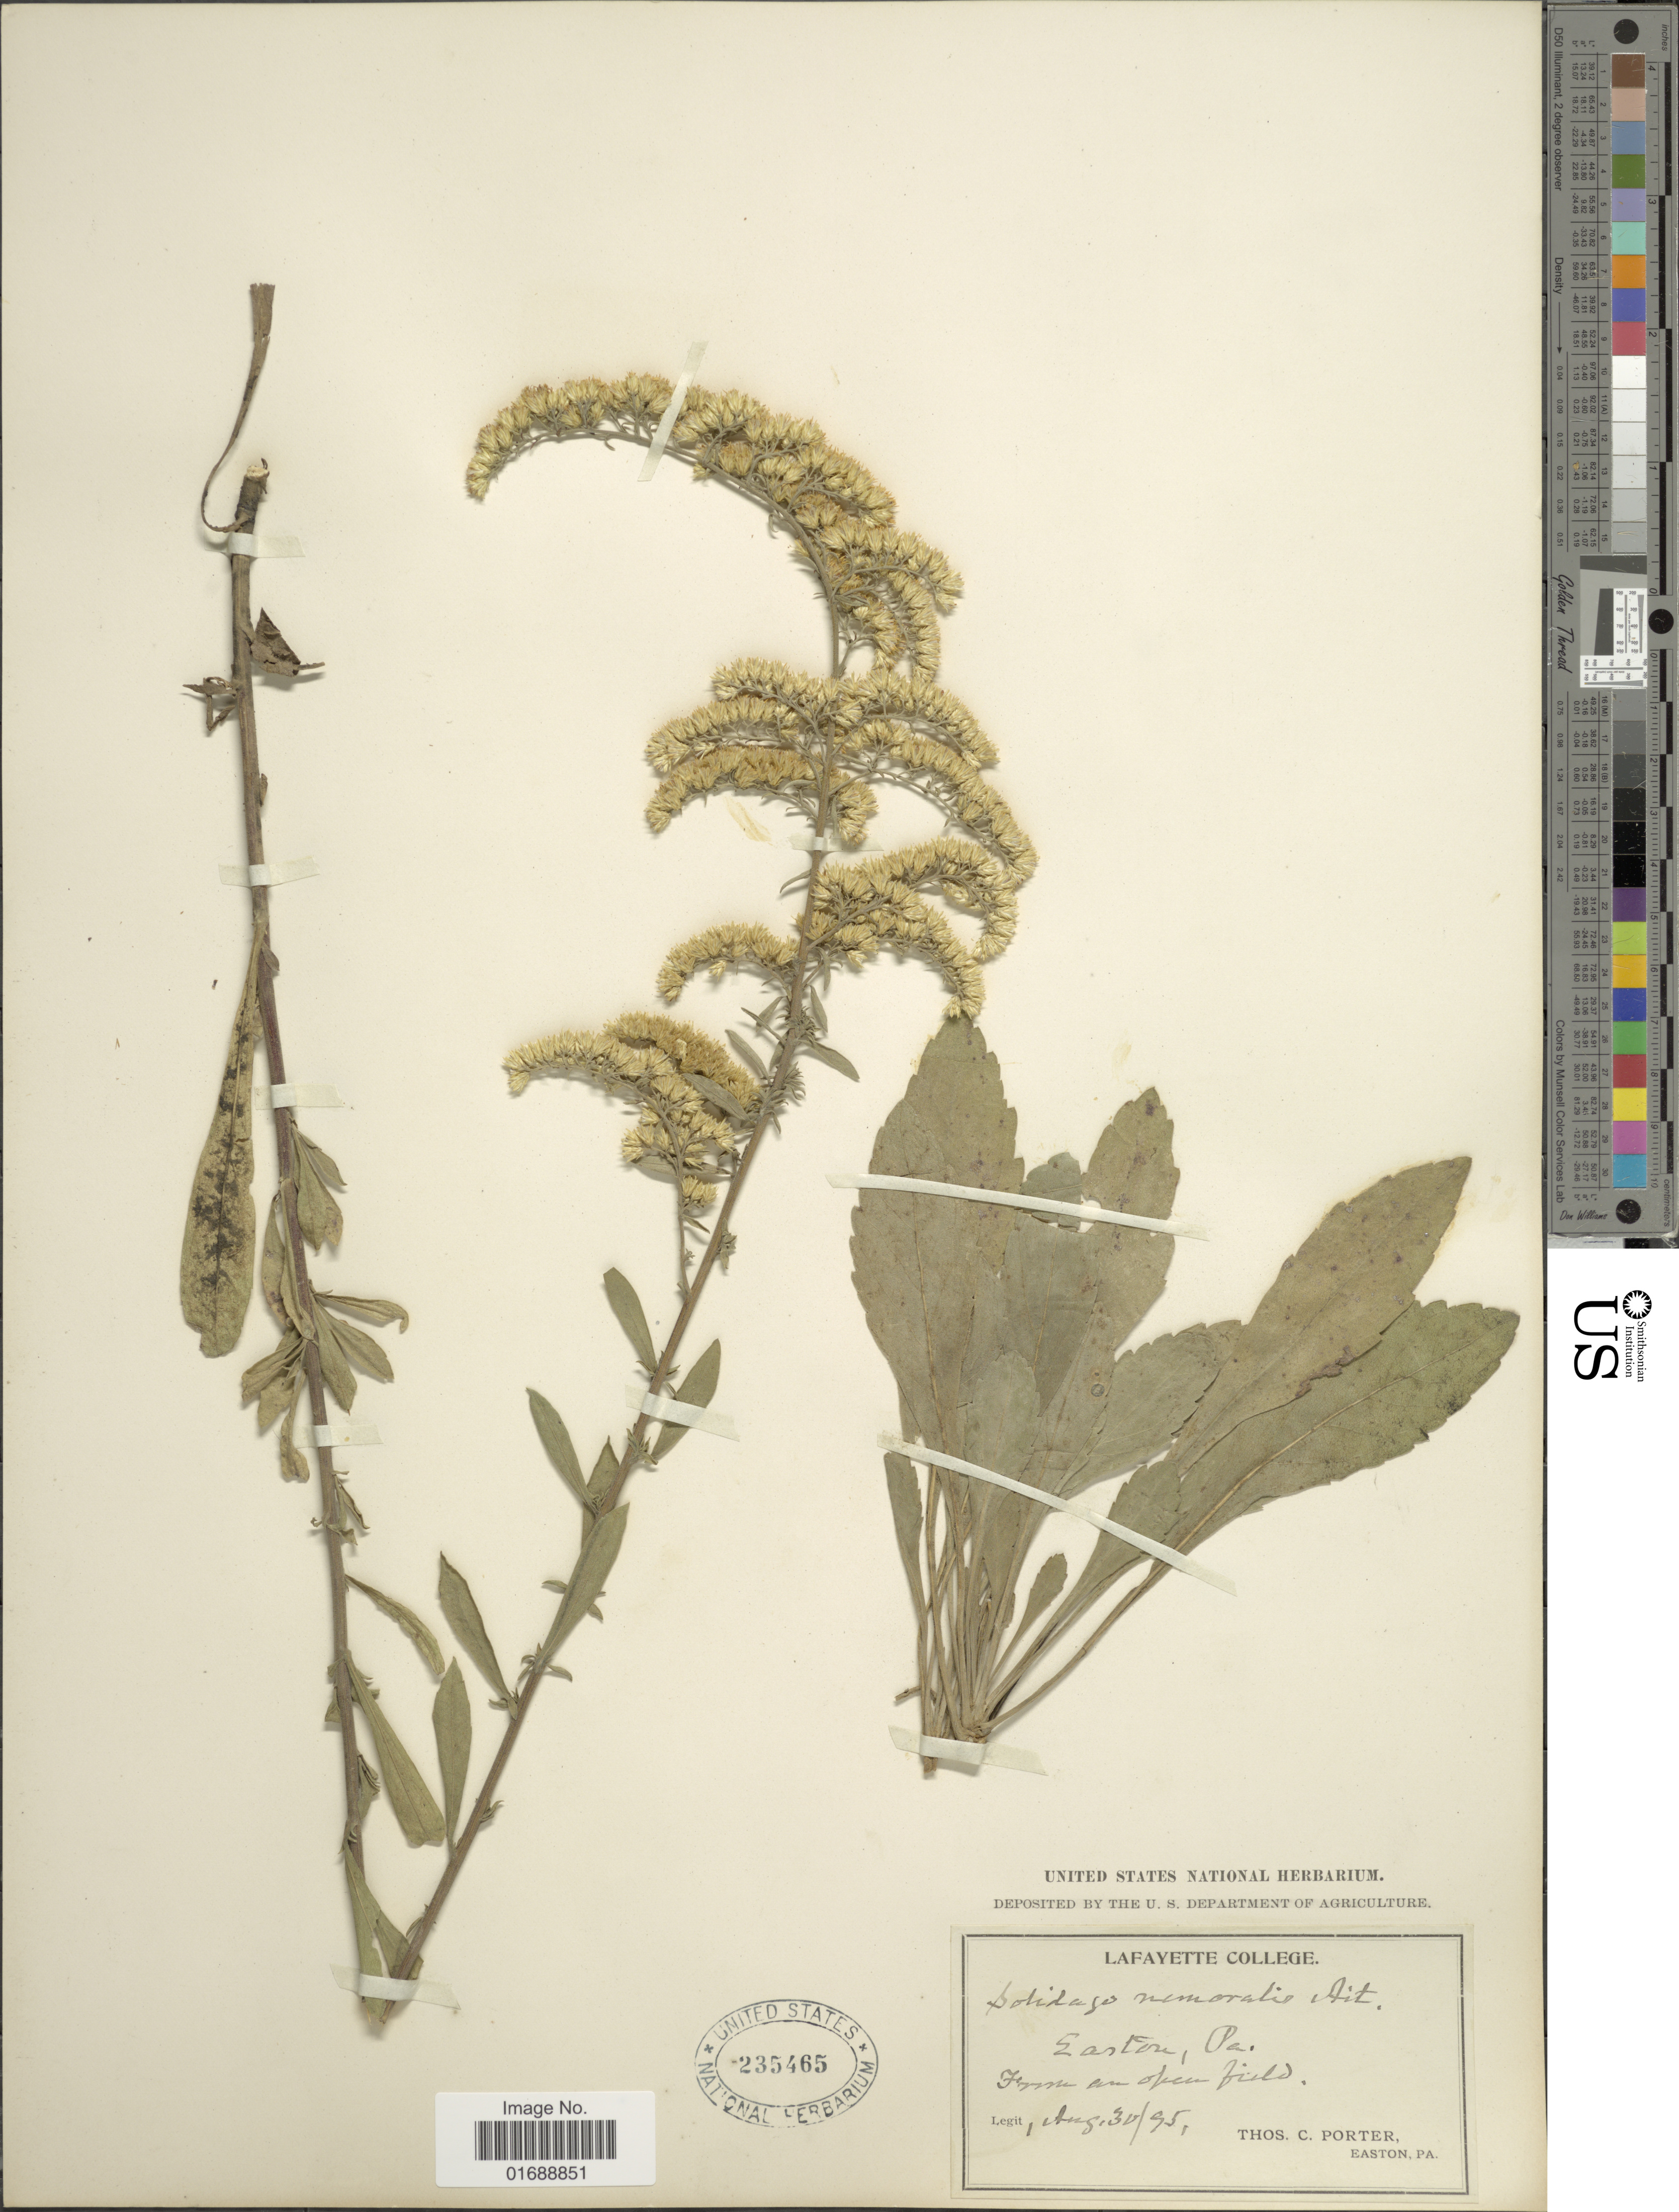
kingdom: Plantae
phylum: Tracheophyta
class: Magnoliopsida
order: Asterales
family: Asteraceae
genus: Solidago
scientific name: Solidago nemoralis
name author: Aiton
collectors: T. C. Porter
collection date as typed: Transcribed d/m/y: 30/8/95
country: United States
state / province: Pennsylvania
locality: Easton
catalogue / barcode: US 235465